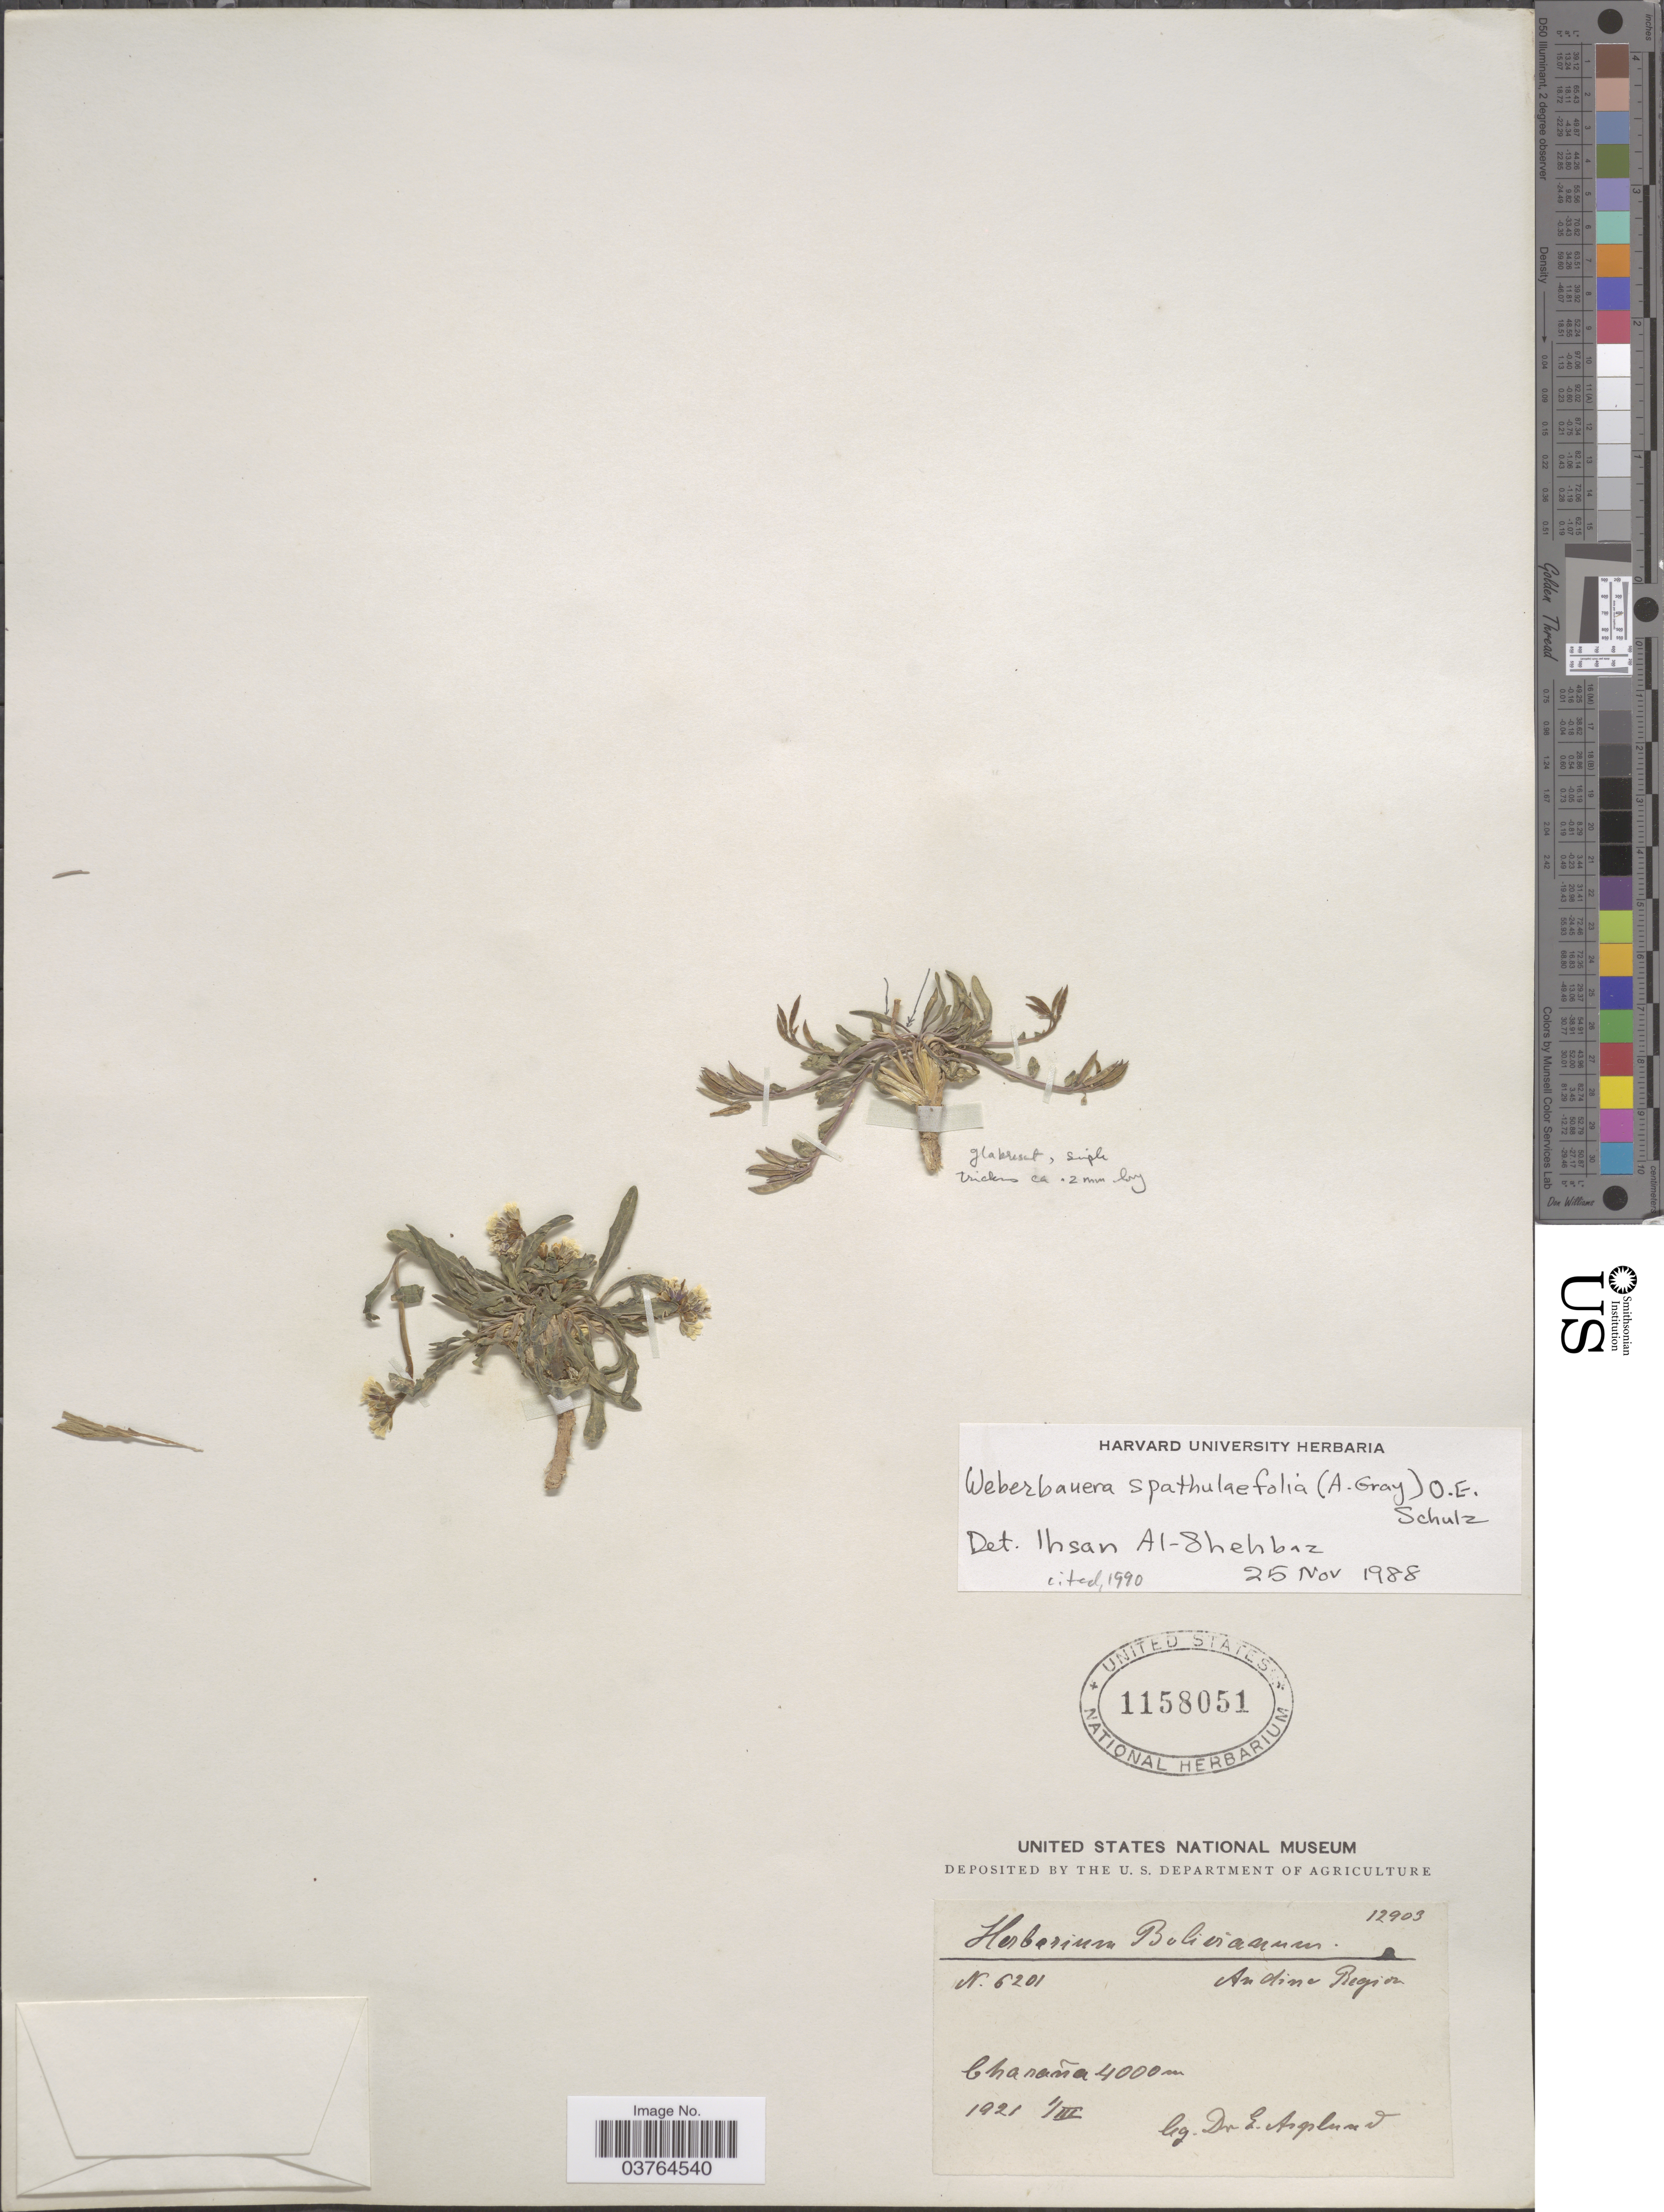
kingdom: Plantae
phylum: Tracheophyta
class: Magnoliopsida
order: Brassicales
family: Brassicaceae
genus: Weberbauera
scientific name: Weberbauera spathulifolia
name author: (A. Gray) O.E. Schulz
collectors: E. Asplund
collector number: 6201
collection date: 1921-03-01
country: Bolivia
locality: Andine Region. Charaña.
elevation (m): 4000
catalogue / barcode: US 1158051